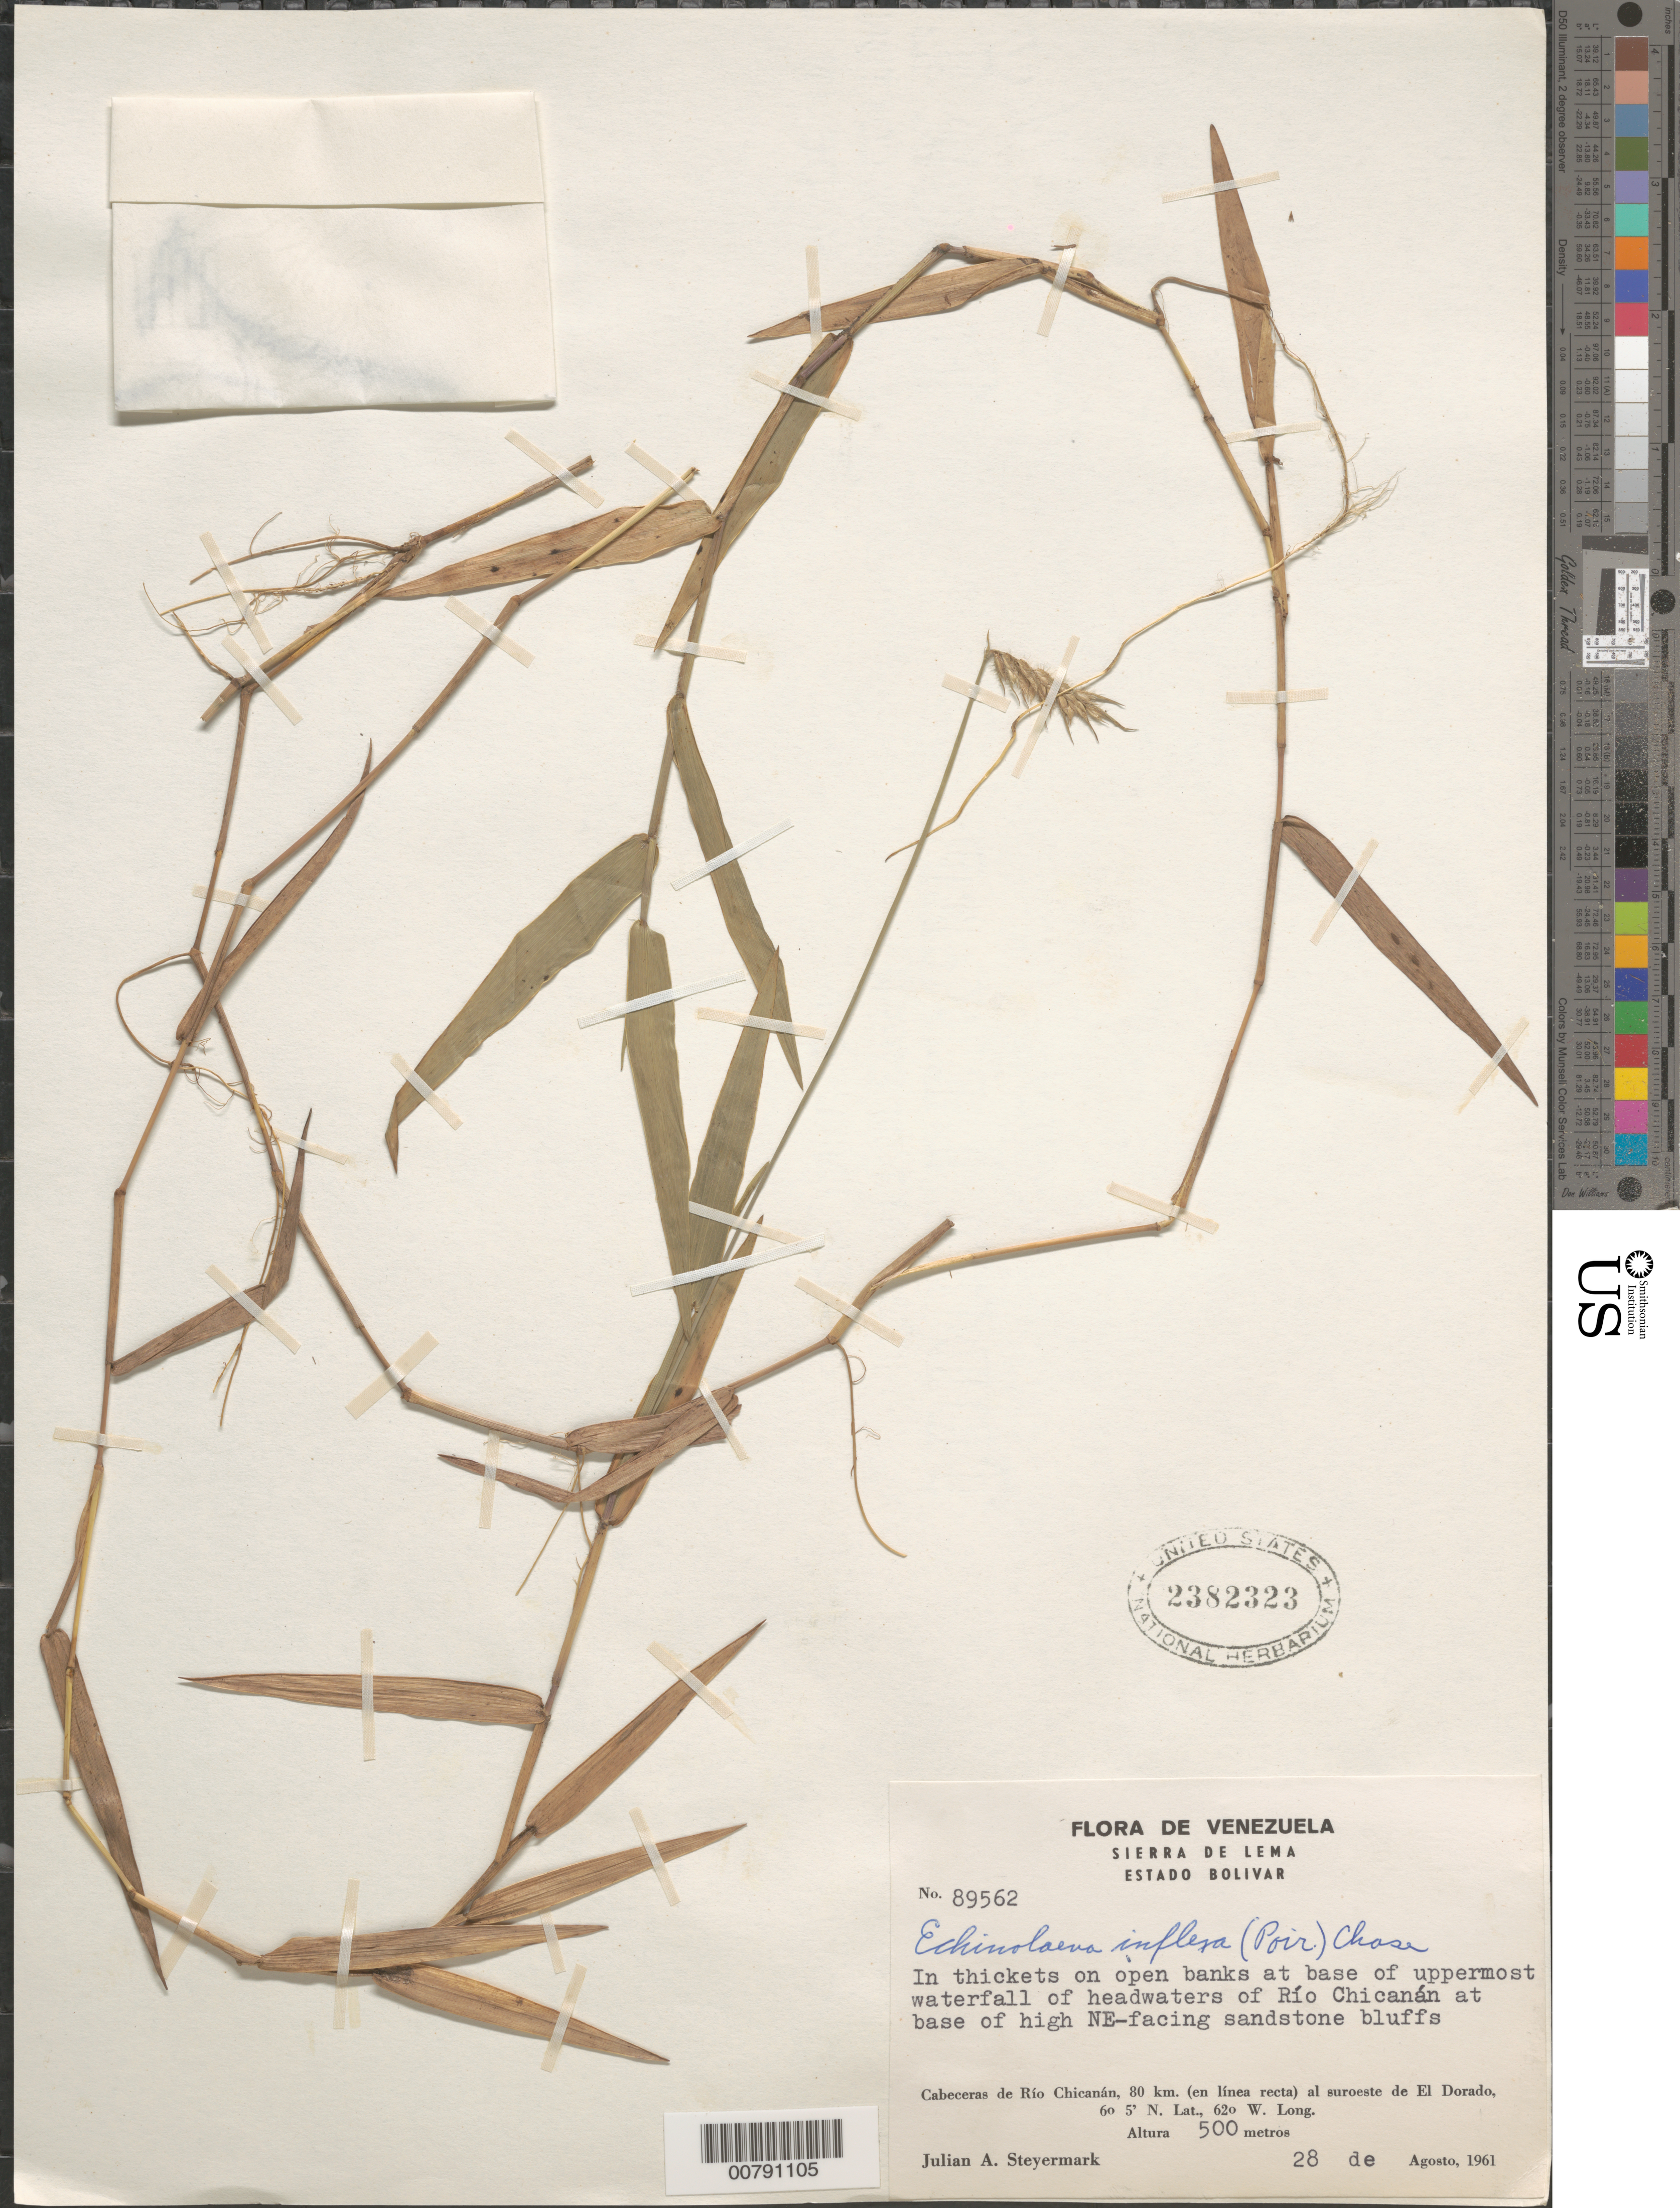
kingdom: Plantae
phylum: Tracheophyta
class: Liliopsida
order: Poales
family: Poaceae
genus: Echinolaena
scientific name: Echinolaena inflexa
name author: (Poir.) Chase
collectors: J. Steyermark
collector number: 89562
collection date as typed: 28-Aug-61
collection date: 1961-08-28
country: Venezuela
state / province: Bolívar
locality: Sierra de Lema, Cabeceras de Río Chicanán, 80 km in straight line to SW of El Dorado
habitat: Open banks at base of uppermost waterfall of headwaters of Rio Chicanan at base of high NE-facing sandstone bluffs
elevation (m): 500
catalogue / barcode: US 2382323